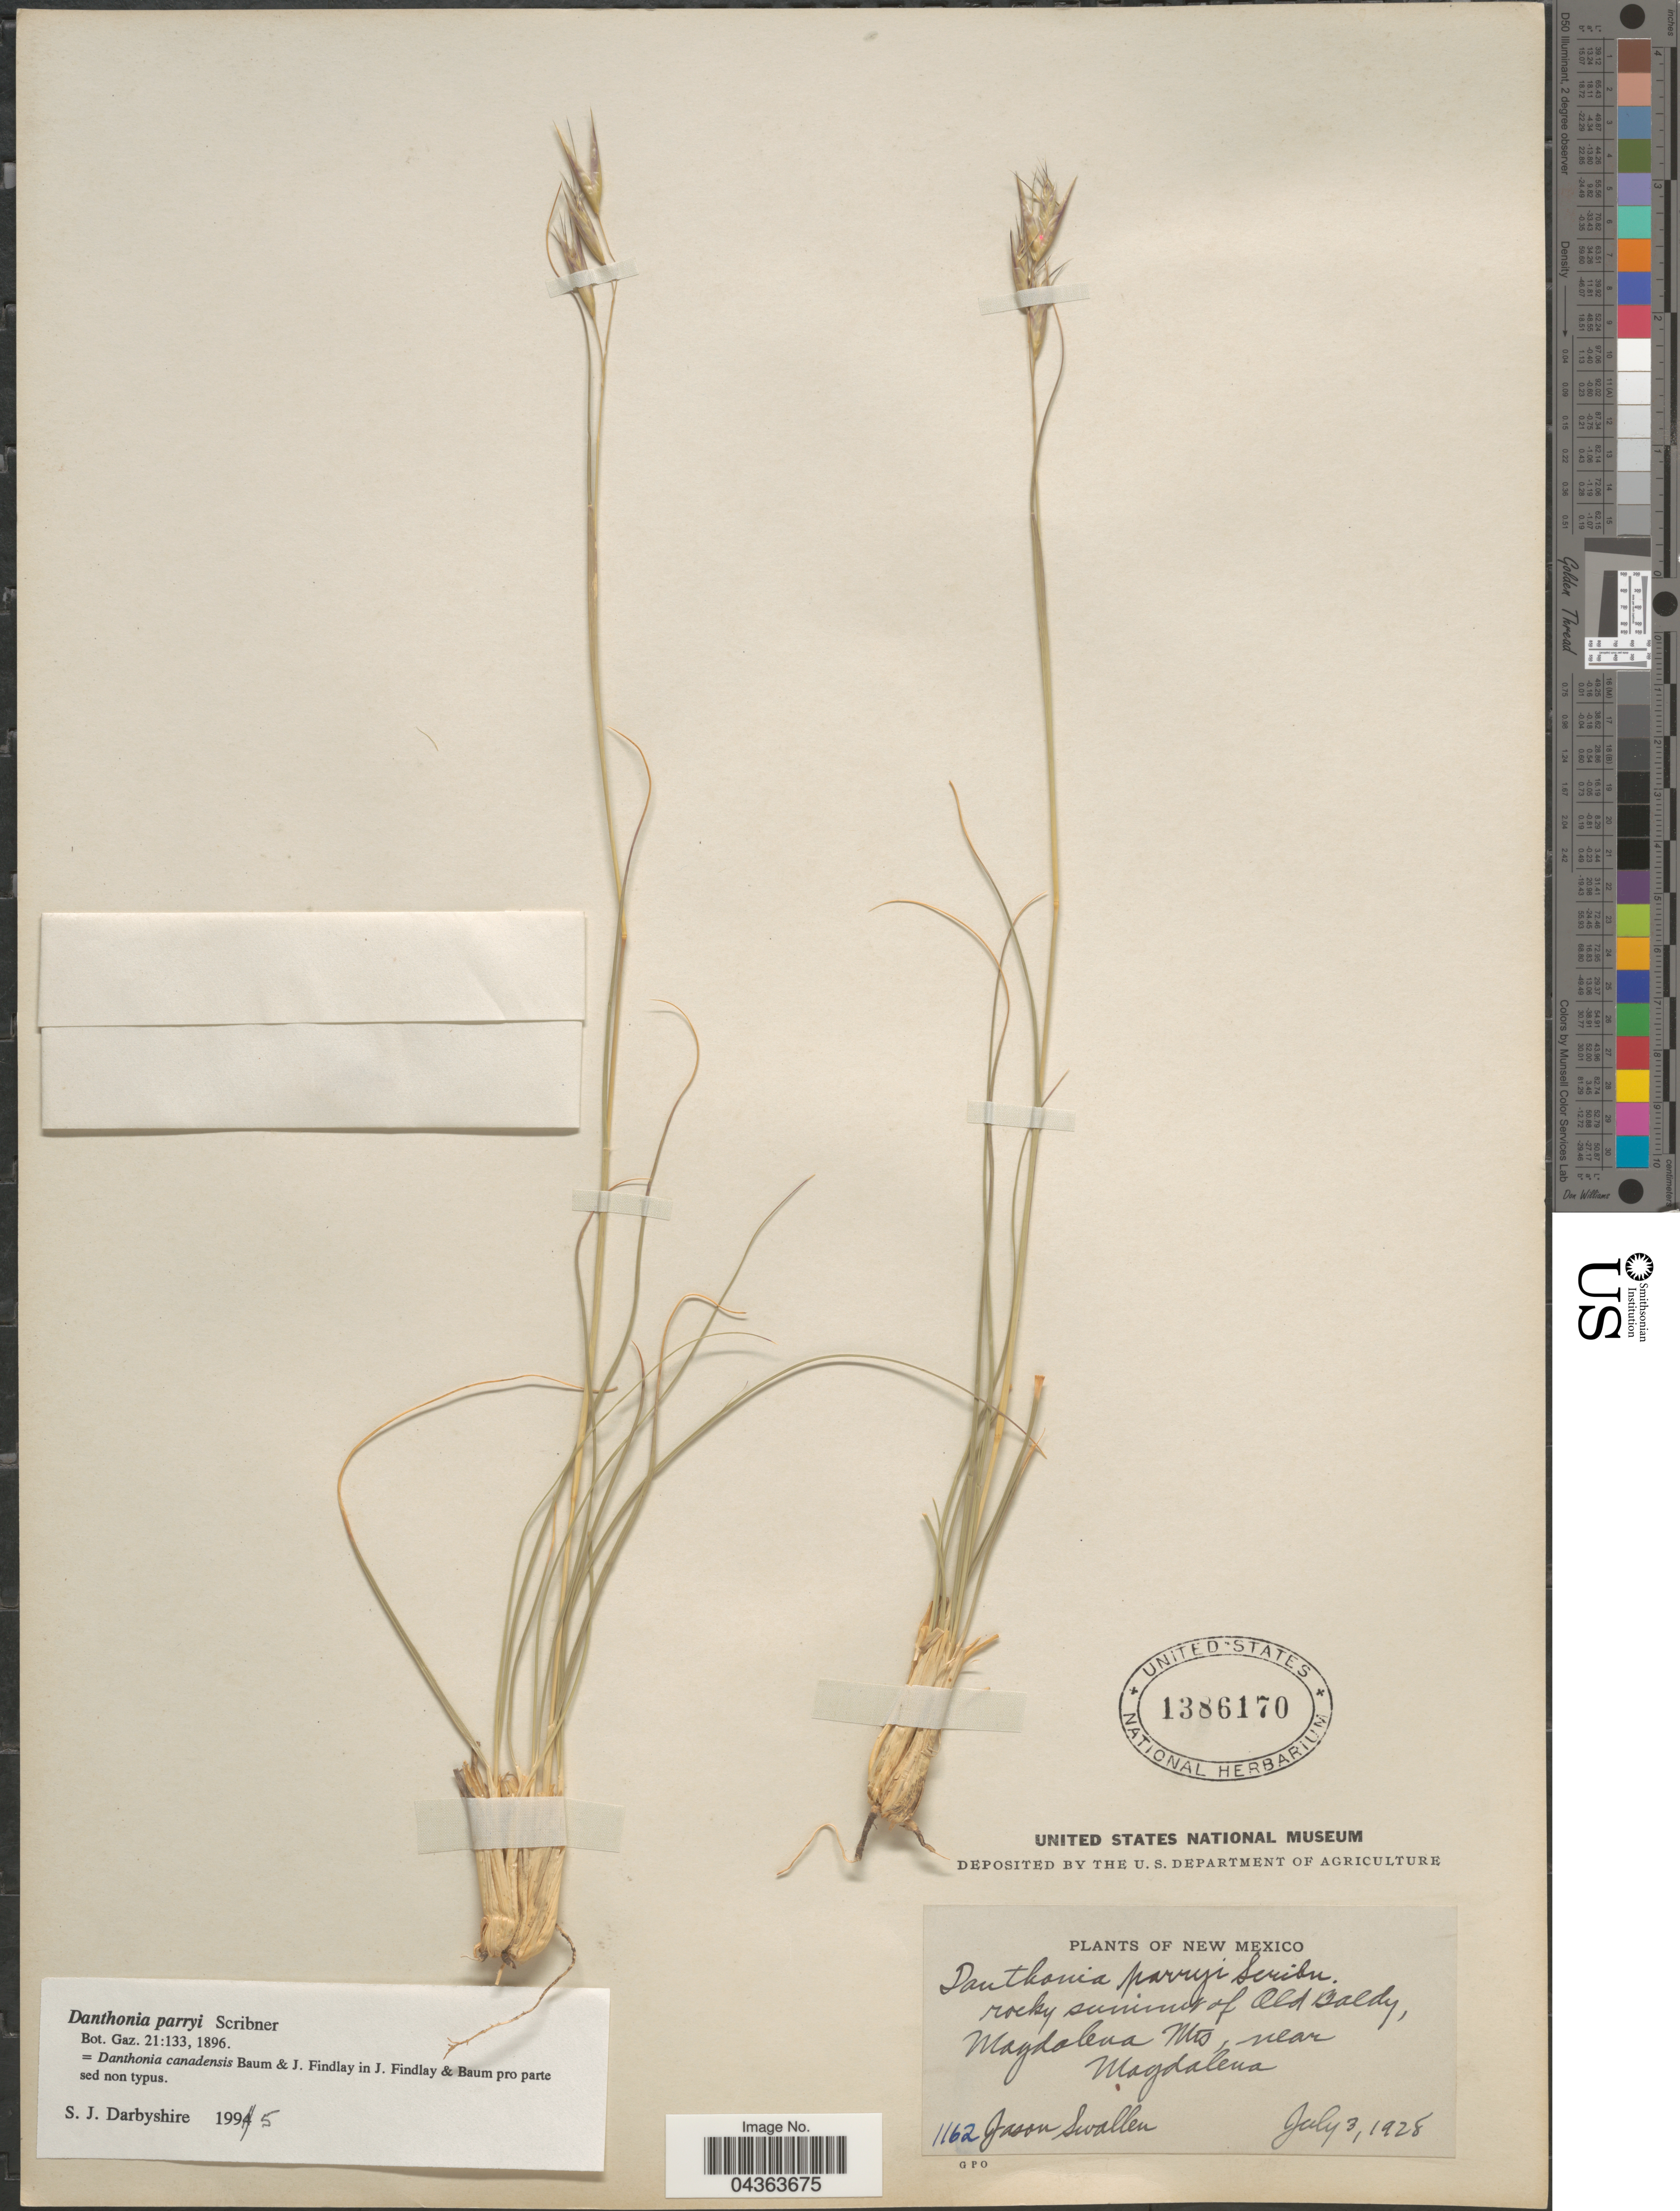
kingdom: Plantae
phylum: Tracheophyta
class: Liliopsida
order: Poales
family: Poaceae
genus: Danthonia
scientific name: Danthonia parryi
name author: Scribn.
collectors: J. R. Swallen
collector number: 1162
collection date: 1928-07-03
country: United States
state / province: New Mexico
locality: Rocky summit of Old Baldy, Magdalena Mts, near Magdalena.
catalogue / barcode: US 1386170